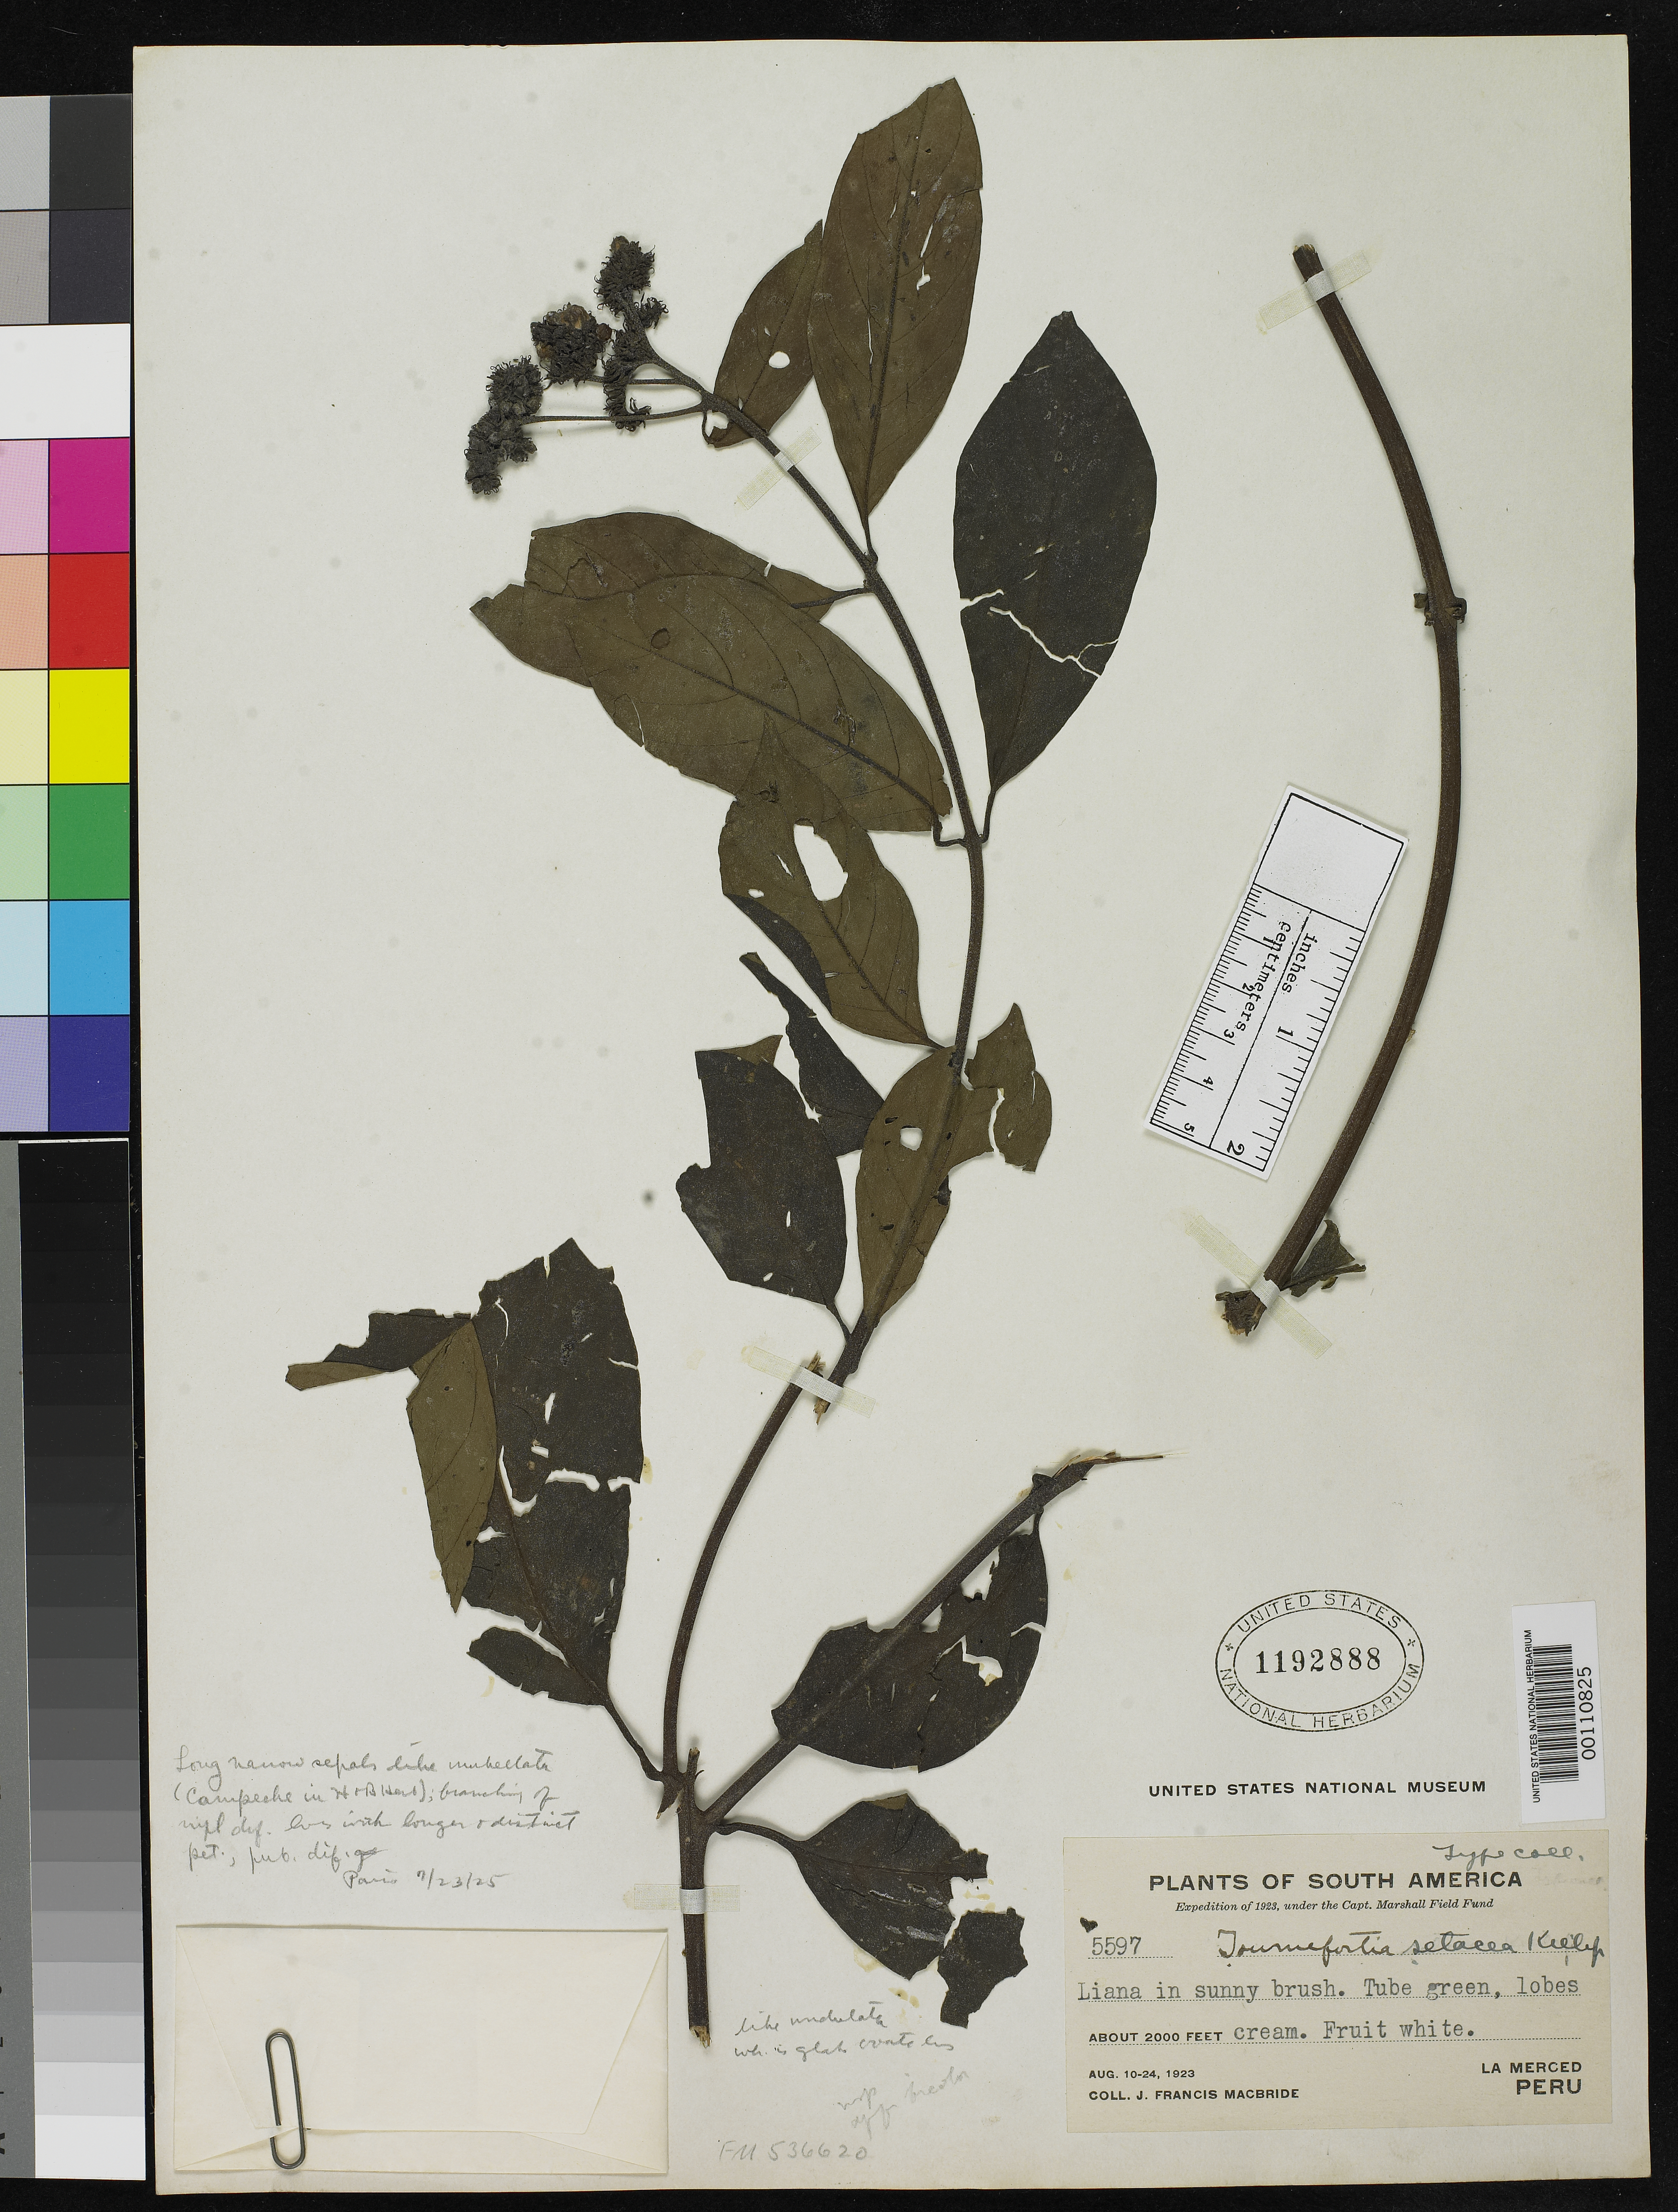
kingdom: Plantae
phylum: Tracheophyta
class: Magnoliopsida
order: Boraginales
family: Heliotropiaceae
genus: Tournefortia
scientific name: Tournefortia setacea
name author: Killip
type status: Isotype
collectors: J. F. Macbride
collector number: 5597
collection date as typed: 10 Aug 1923 to 24 Aug 1923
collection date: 1923-08-10/1923-08-24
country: Peru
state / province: Junín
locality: La Merced.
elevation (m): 610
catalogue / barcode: US 1192888